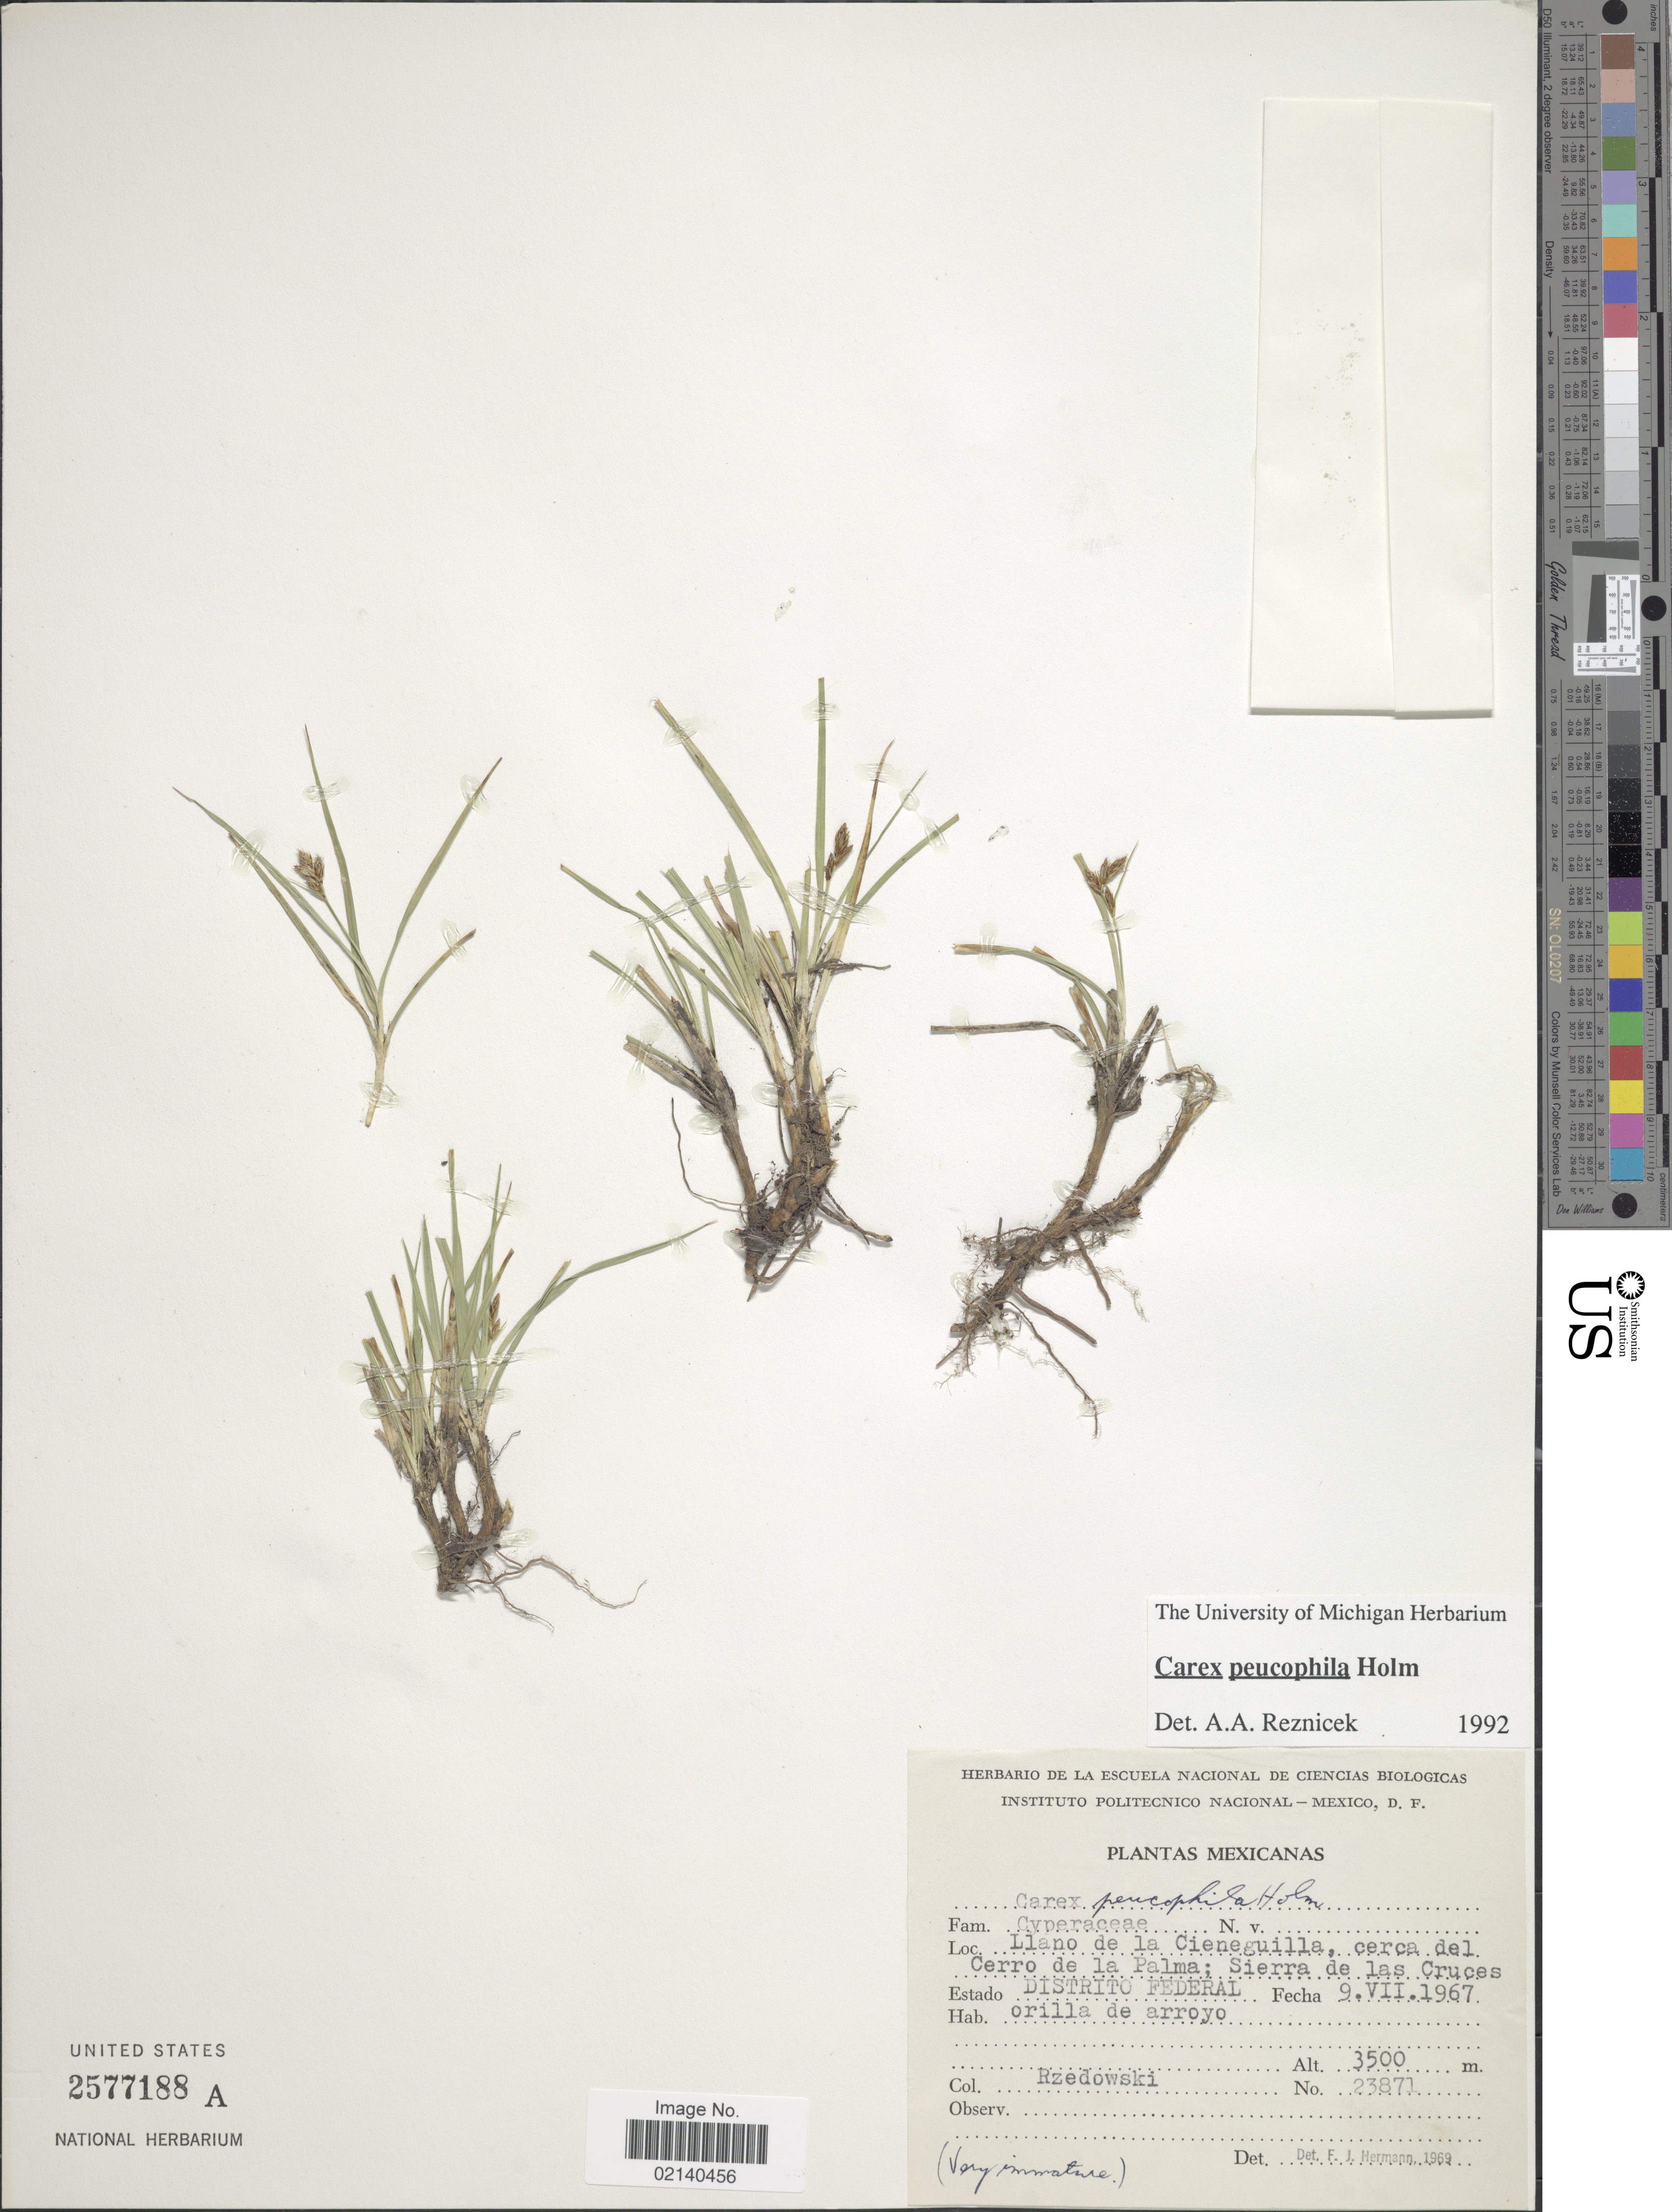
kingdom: Plantae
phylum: Tracheophyta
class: Liliopsida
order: Poales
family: Cyperaceae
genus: Carex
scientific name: Carex peucophila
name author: Holm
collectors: Rzedowski, --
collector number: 23871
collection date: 1967-07-09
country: Mexico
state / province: Distrito Federal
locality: Llando de la Cieneguilla, cerca del Cerro de la Palma; Sierra de las Cruces, orilla de arroyo.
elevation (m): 3500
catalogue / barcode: US 2577188A